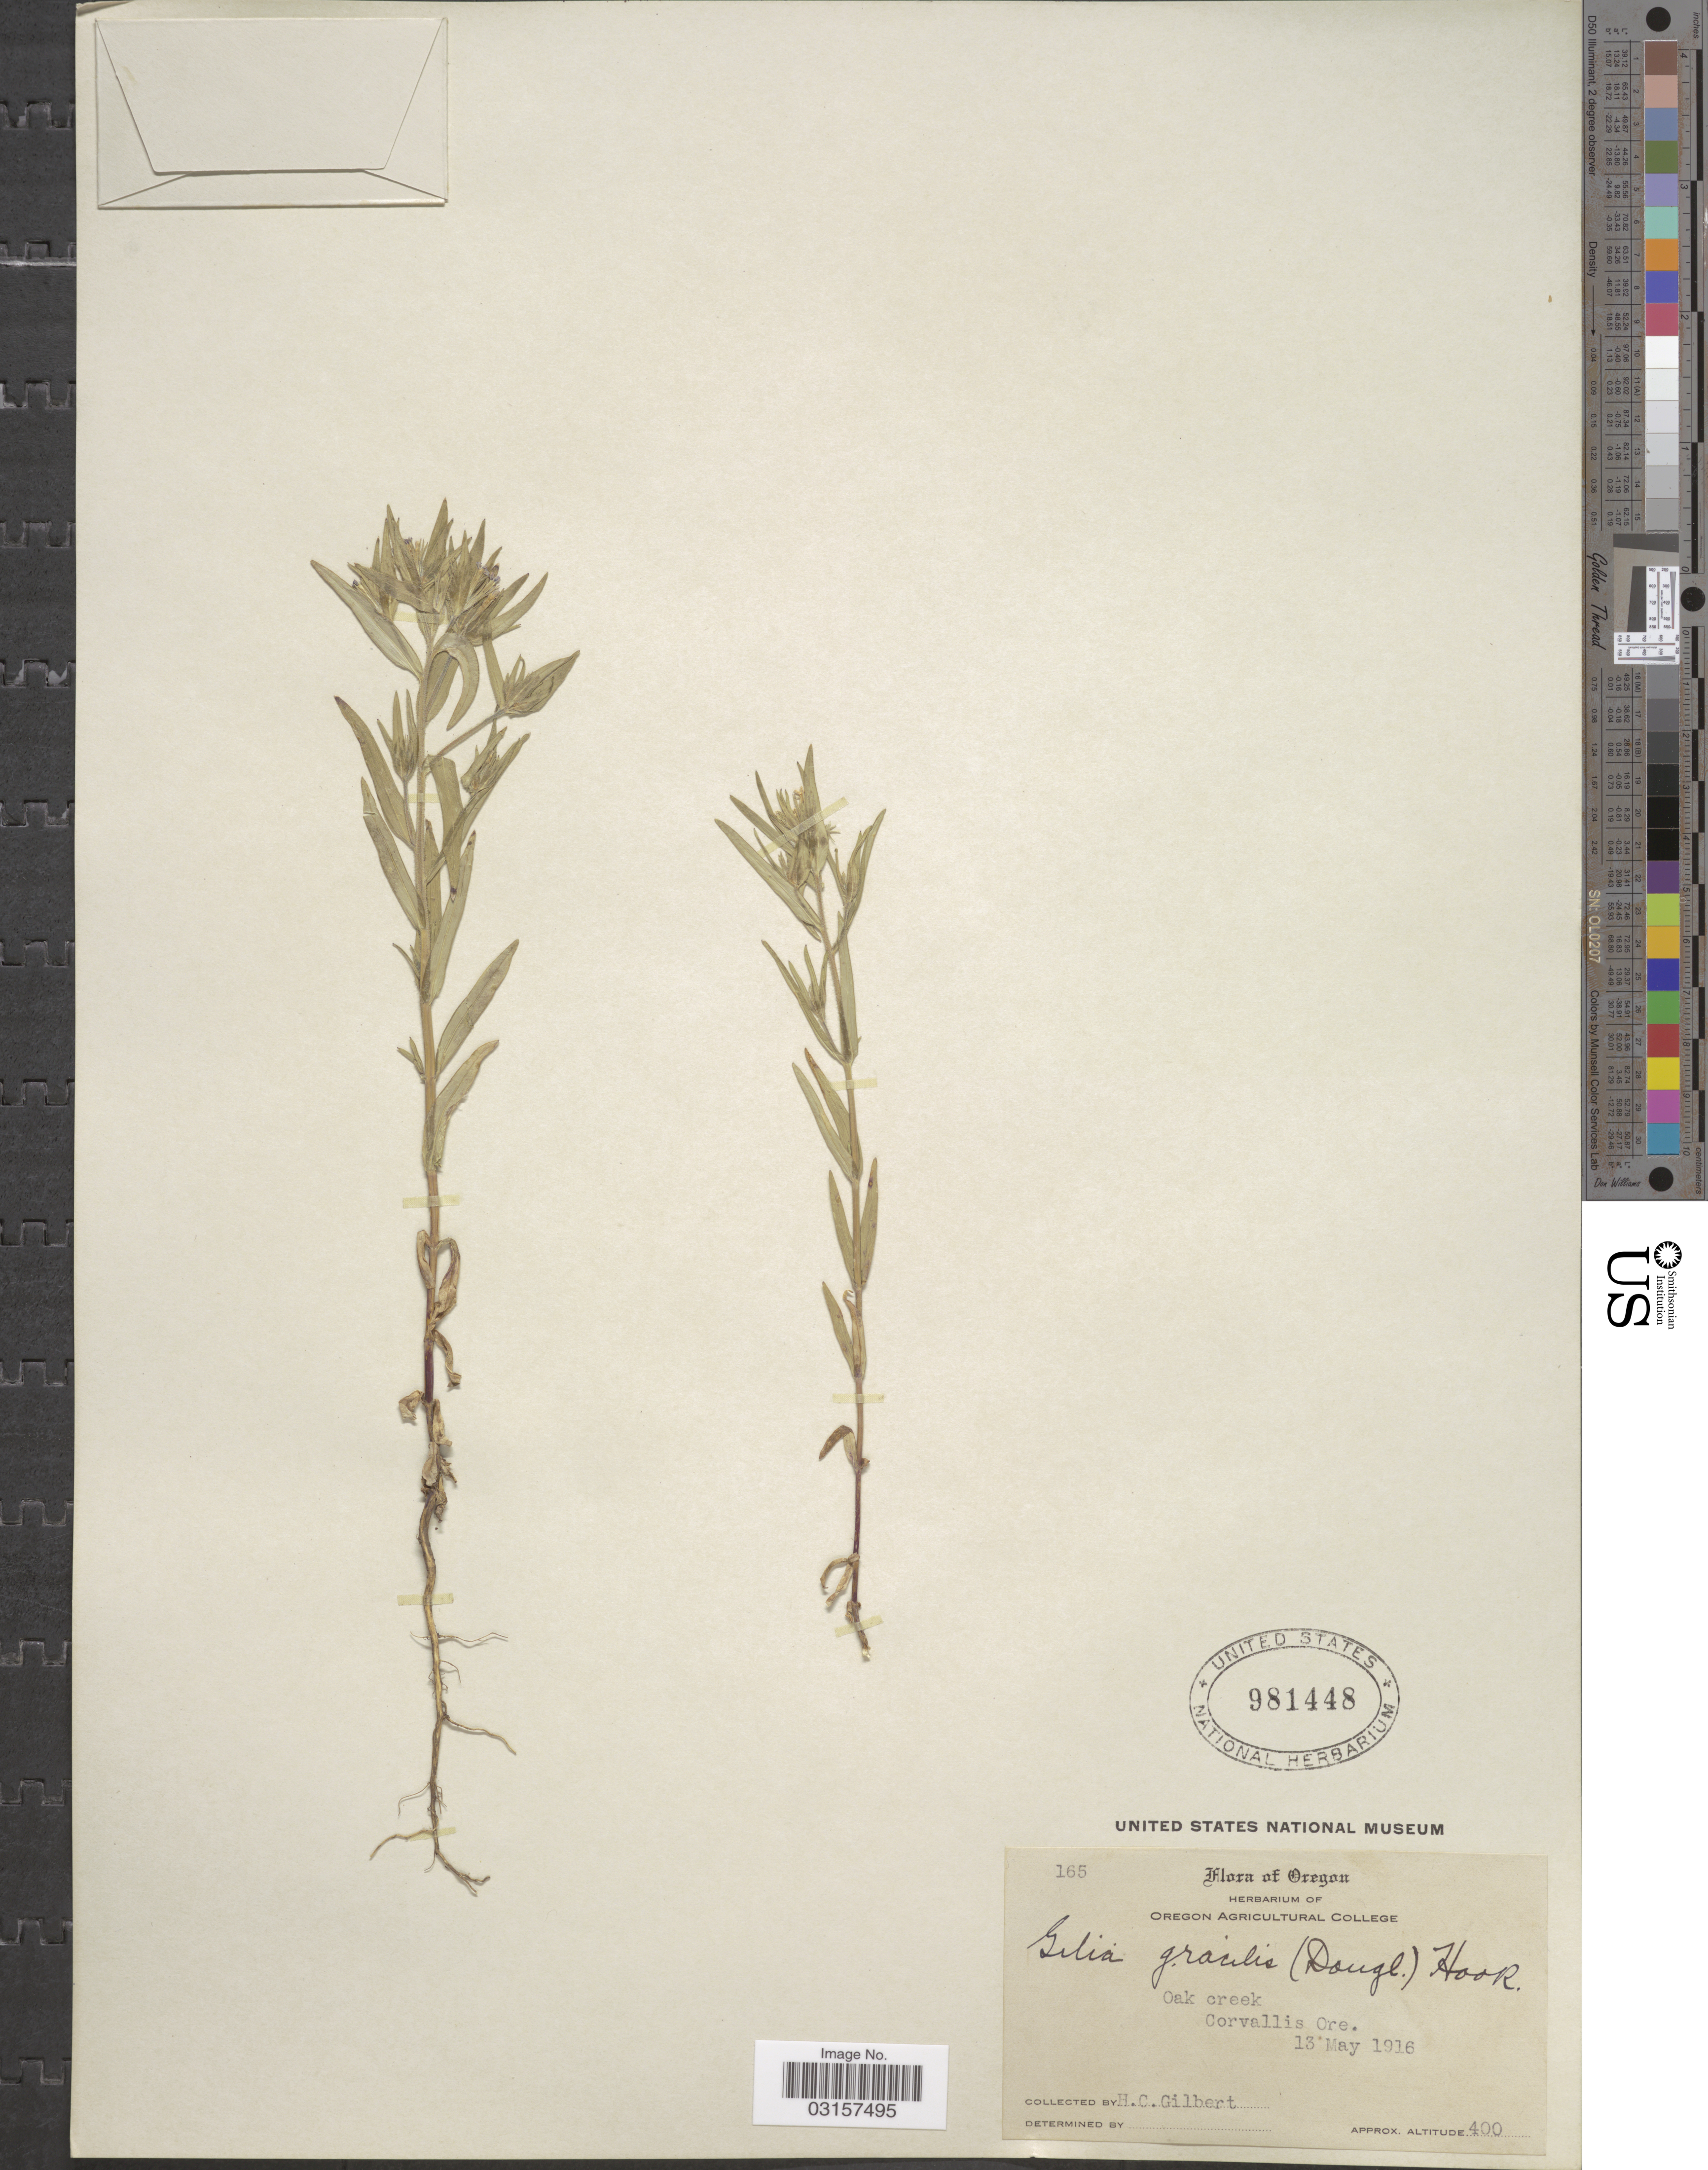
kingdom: Plantae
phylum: Tracheophyta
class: Magnoliopsida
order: Ericales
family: Polemoniaceae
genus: Microsteris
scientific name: Microsteris gracilis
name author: (Hook.) Greene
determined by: (US) Smithsonian Institution - National Museum of Natural History - Department of Botany (UNITED STATES)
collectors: H. Gilbert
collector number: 165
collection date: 1916-05-13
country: United States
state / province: Oregon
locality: Oak creek, Corvallis.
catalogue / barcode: US 981448